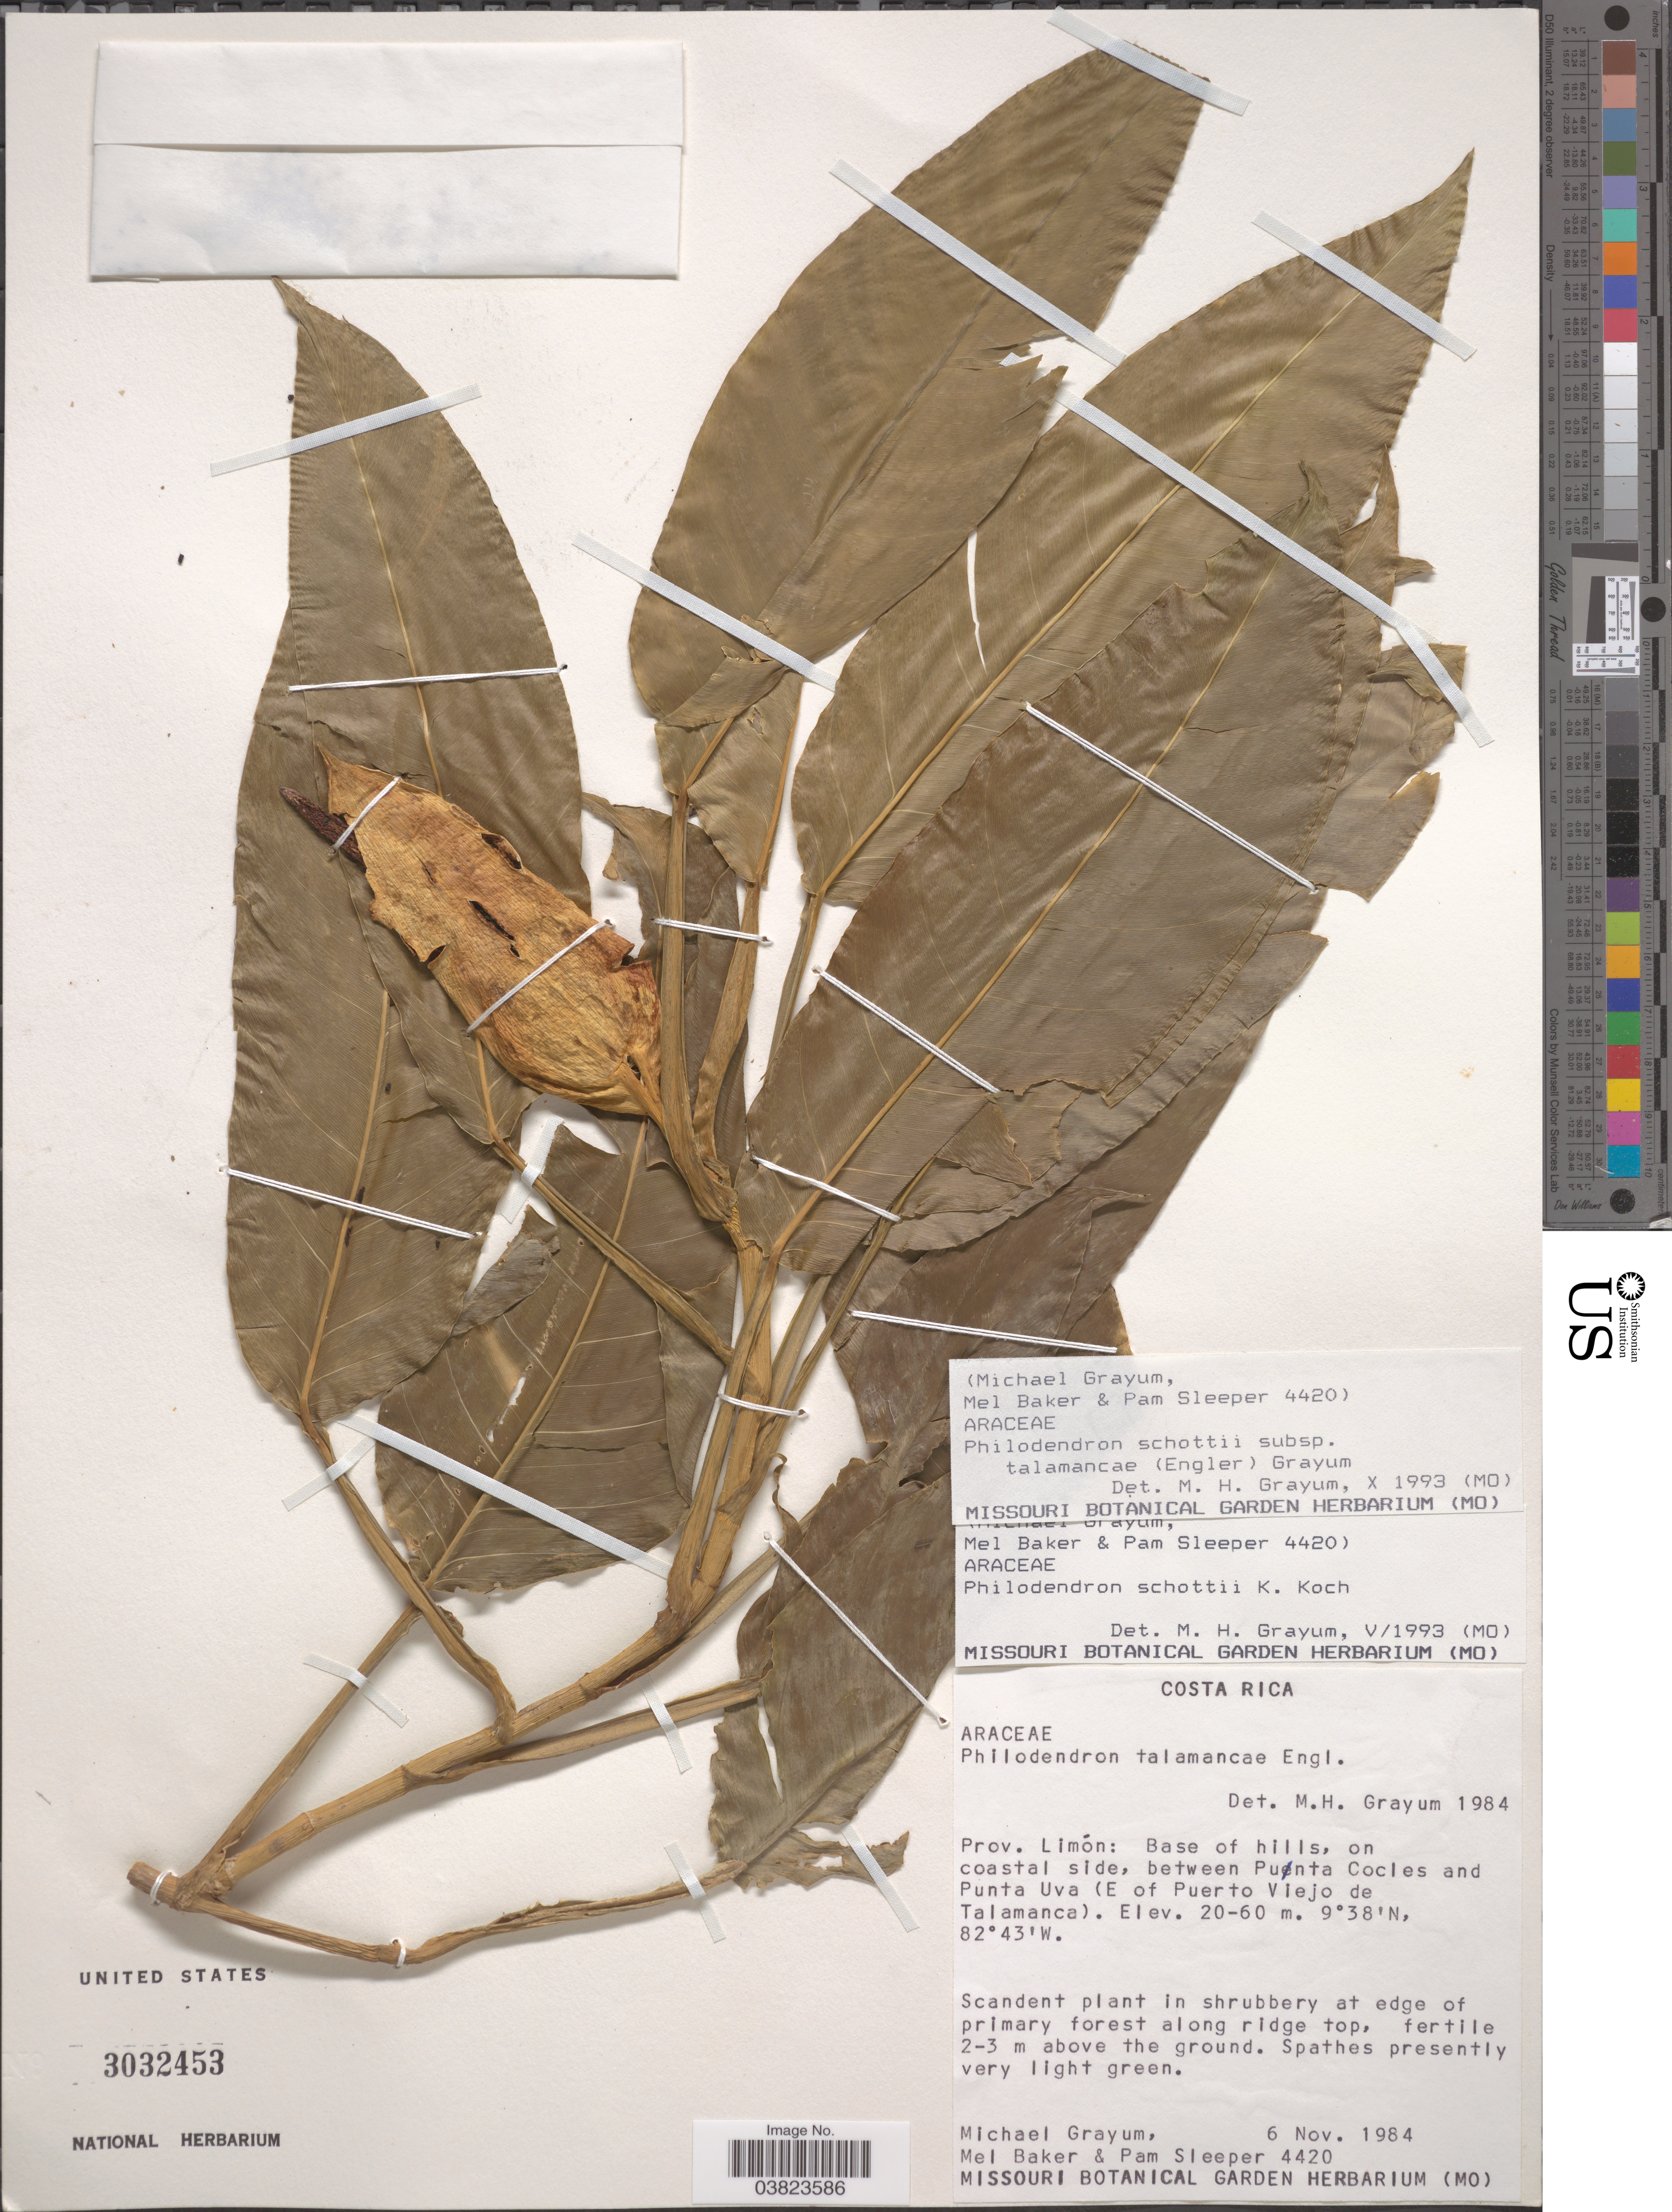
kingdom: Plantae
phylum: Tracheophyta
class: Liliopsida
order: Alismatales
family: Araceae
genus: Philodendron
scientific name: Philodendron schottii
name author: K. Koch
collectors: M. H. Grayum, M. Baker & P. Sleeper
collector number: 4420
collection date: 1984-11-06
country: Costa Rica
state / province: Limón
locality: Base of hills, on coastal side, between Punta Cocles and Punta Uva (E of Puerto Viejo de Talamanca).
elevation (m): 20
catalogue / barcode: US 3032453